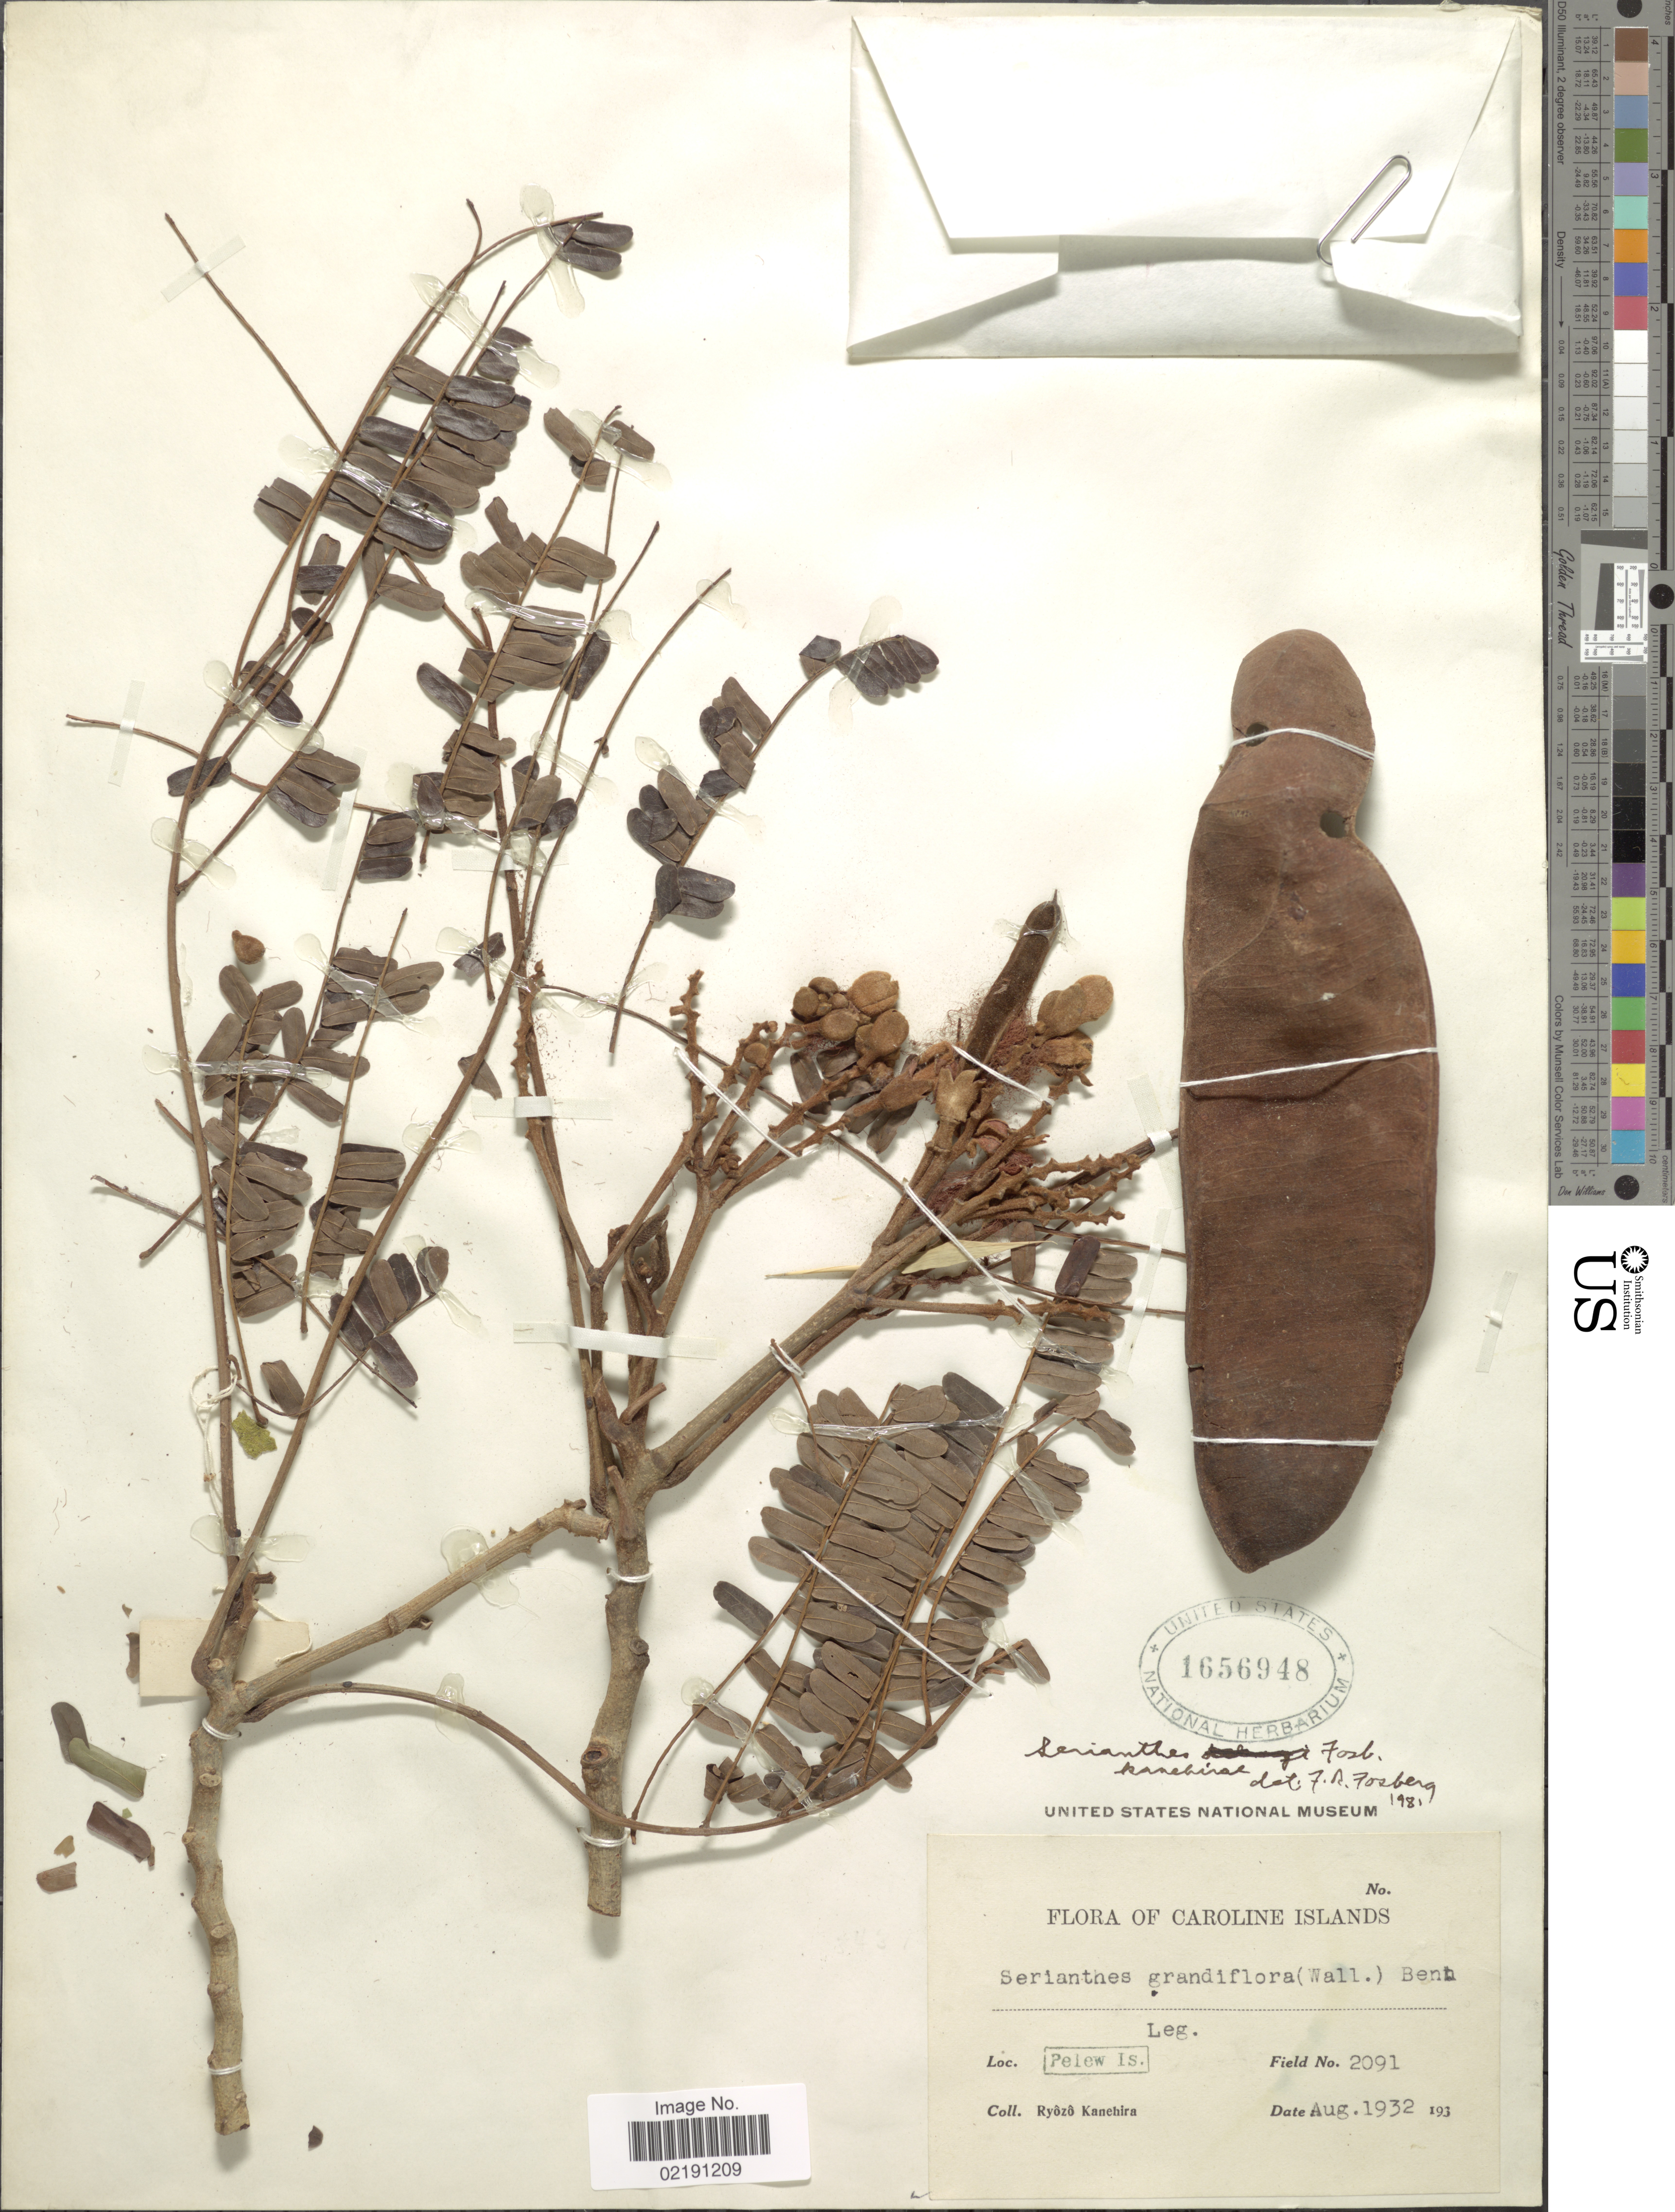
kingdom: Plantae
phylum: Tracheophyta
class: Magnoliopsida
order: Fabales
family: Fabaceae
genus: Serianthes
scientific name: Serianthes kanehirae var. kanehirae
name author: Fosberg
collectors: R. Kanehira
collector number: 2091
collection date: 1932-08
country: Palau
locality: Caroline Islands. Pelew Is.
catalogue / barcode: US 1656948